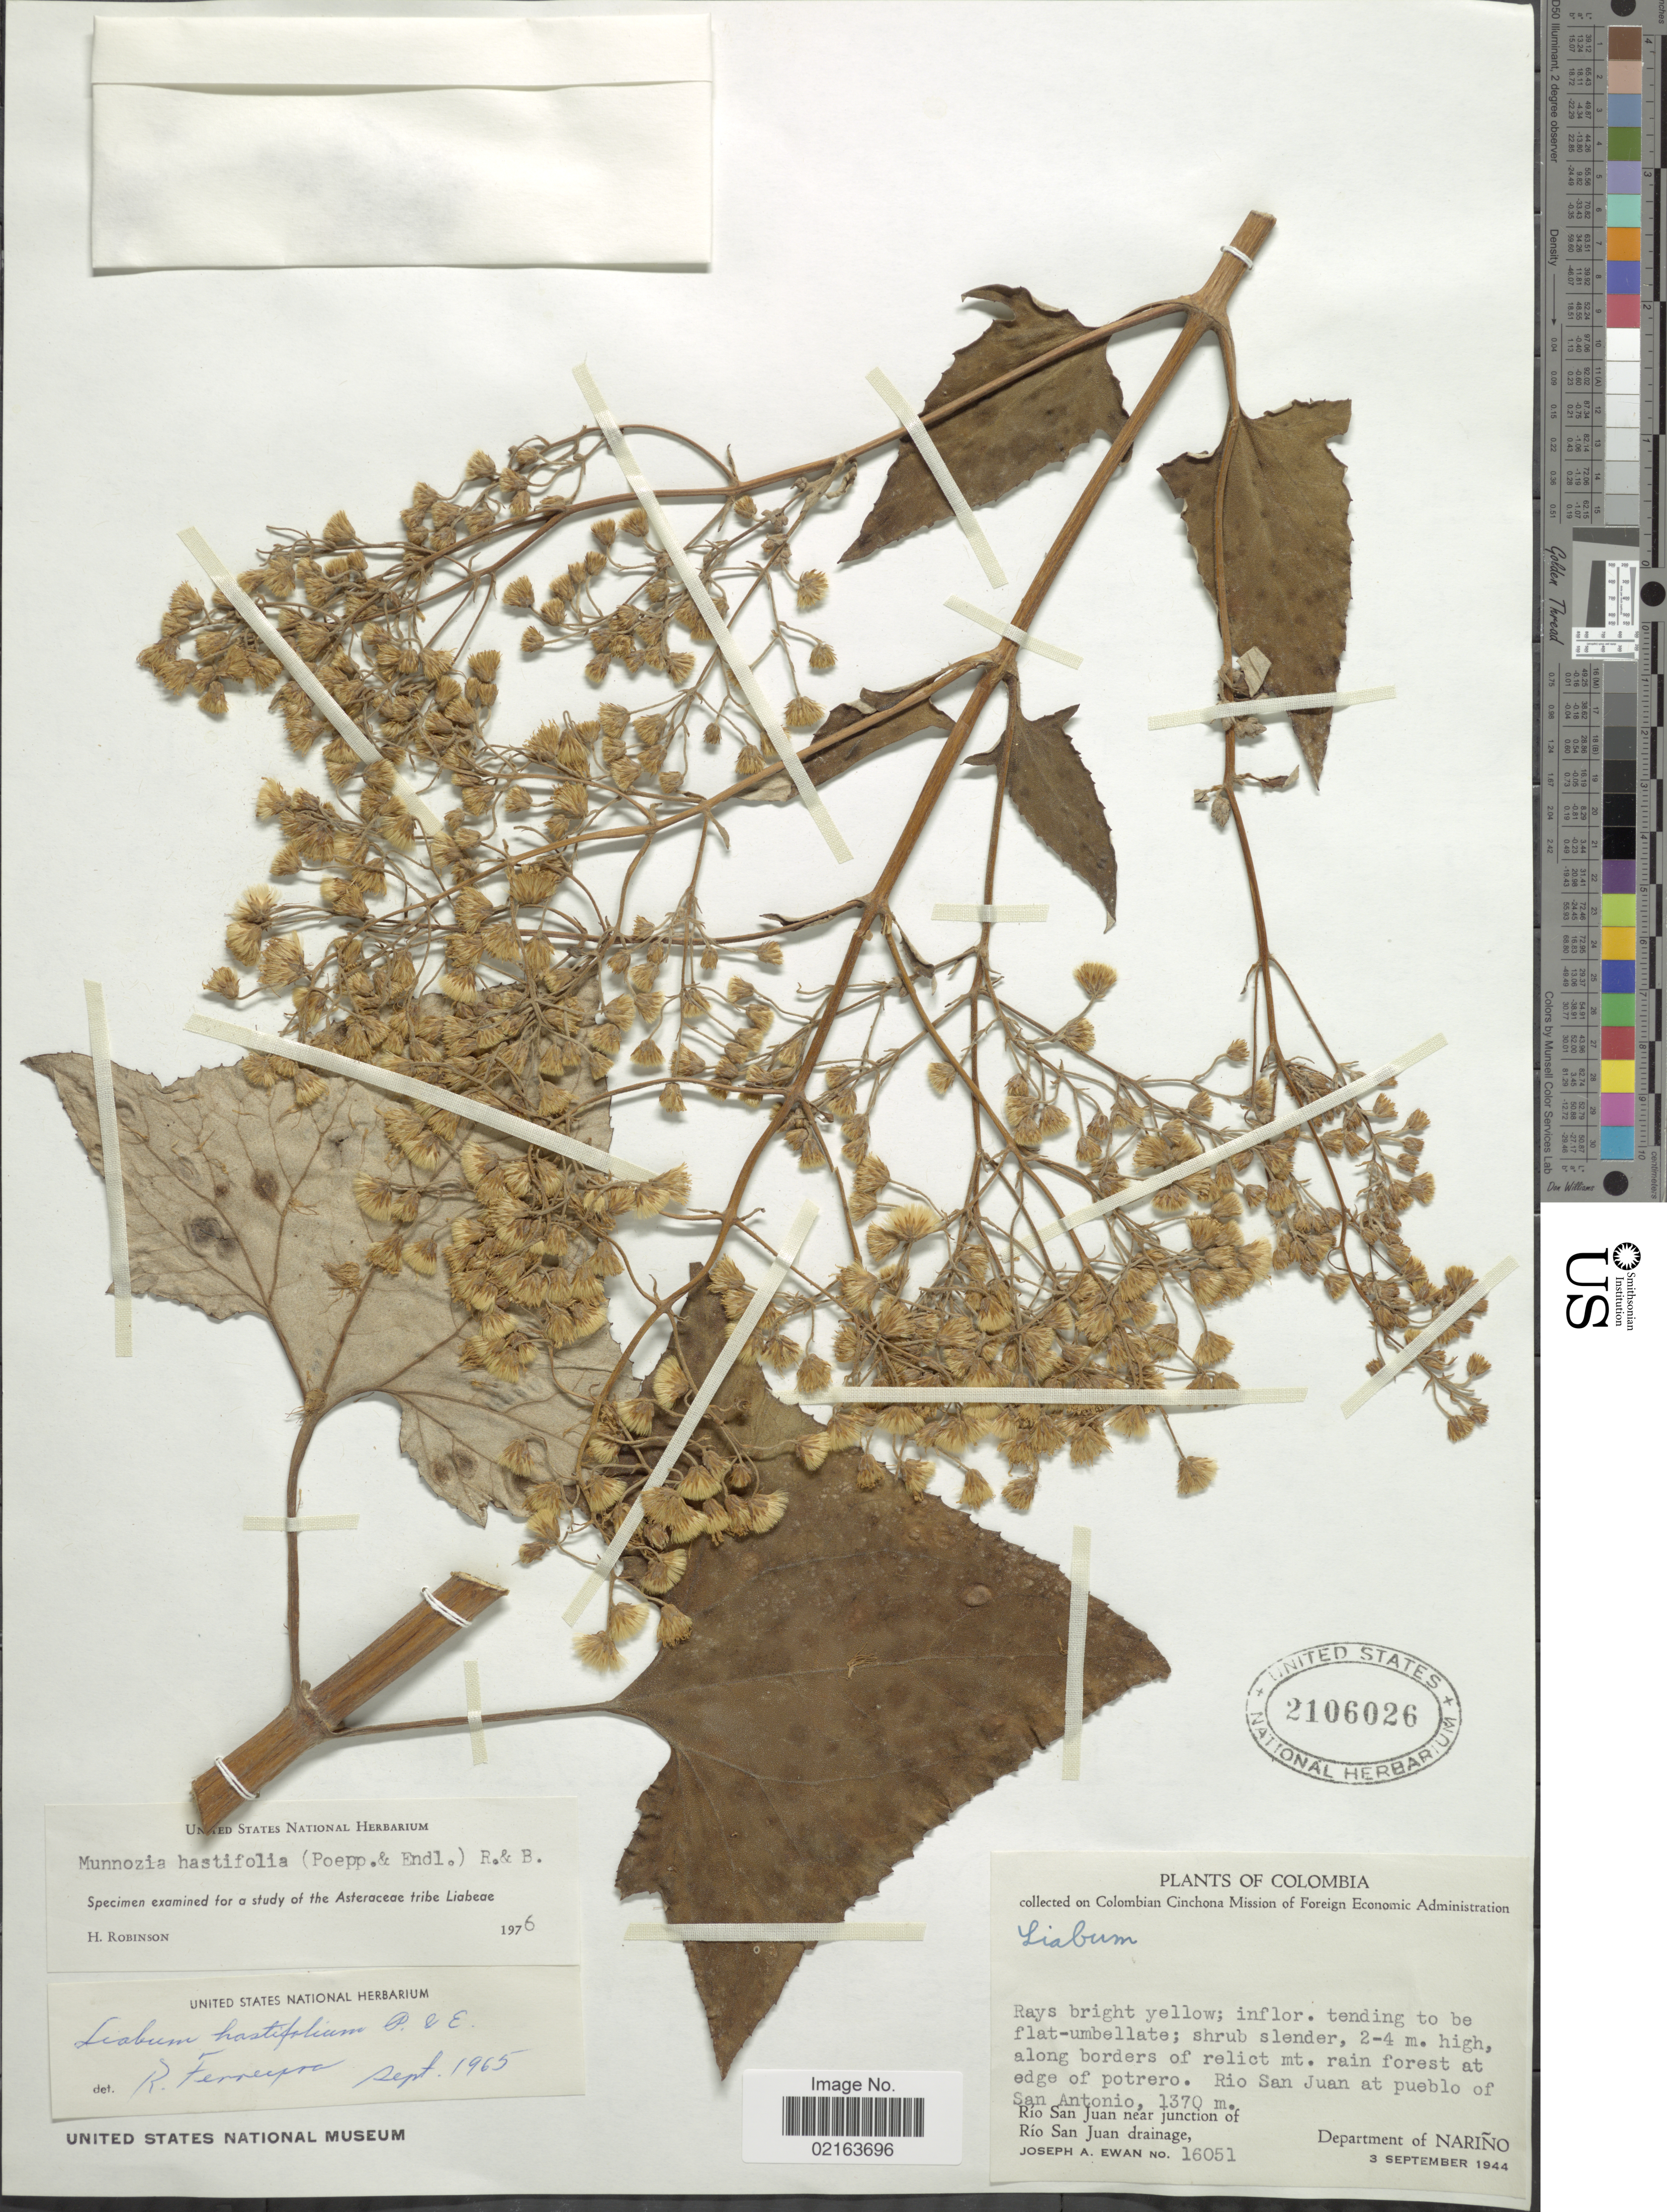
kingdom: Plantae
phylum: Tracheophyta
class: Magnoliopsida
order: Asterales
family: Asteraceae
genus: Munnozia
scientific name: Munnozia hastifolia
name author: (Poepp.) H. Rob. & Brettell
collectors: J. A. Ewan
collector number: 16051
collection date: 1944-09-03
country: Colombia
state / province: Nariño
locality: Department of Narino, Rio San Juan at pueblo of San Antonio, Rio San Juan near junction of Rio San Juan drainage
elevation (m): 1370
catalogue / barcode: US 2106026